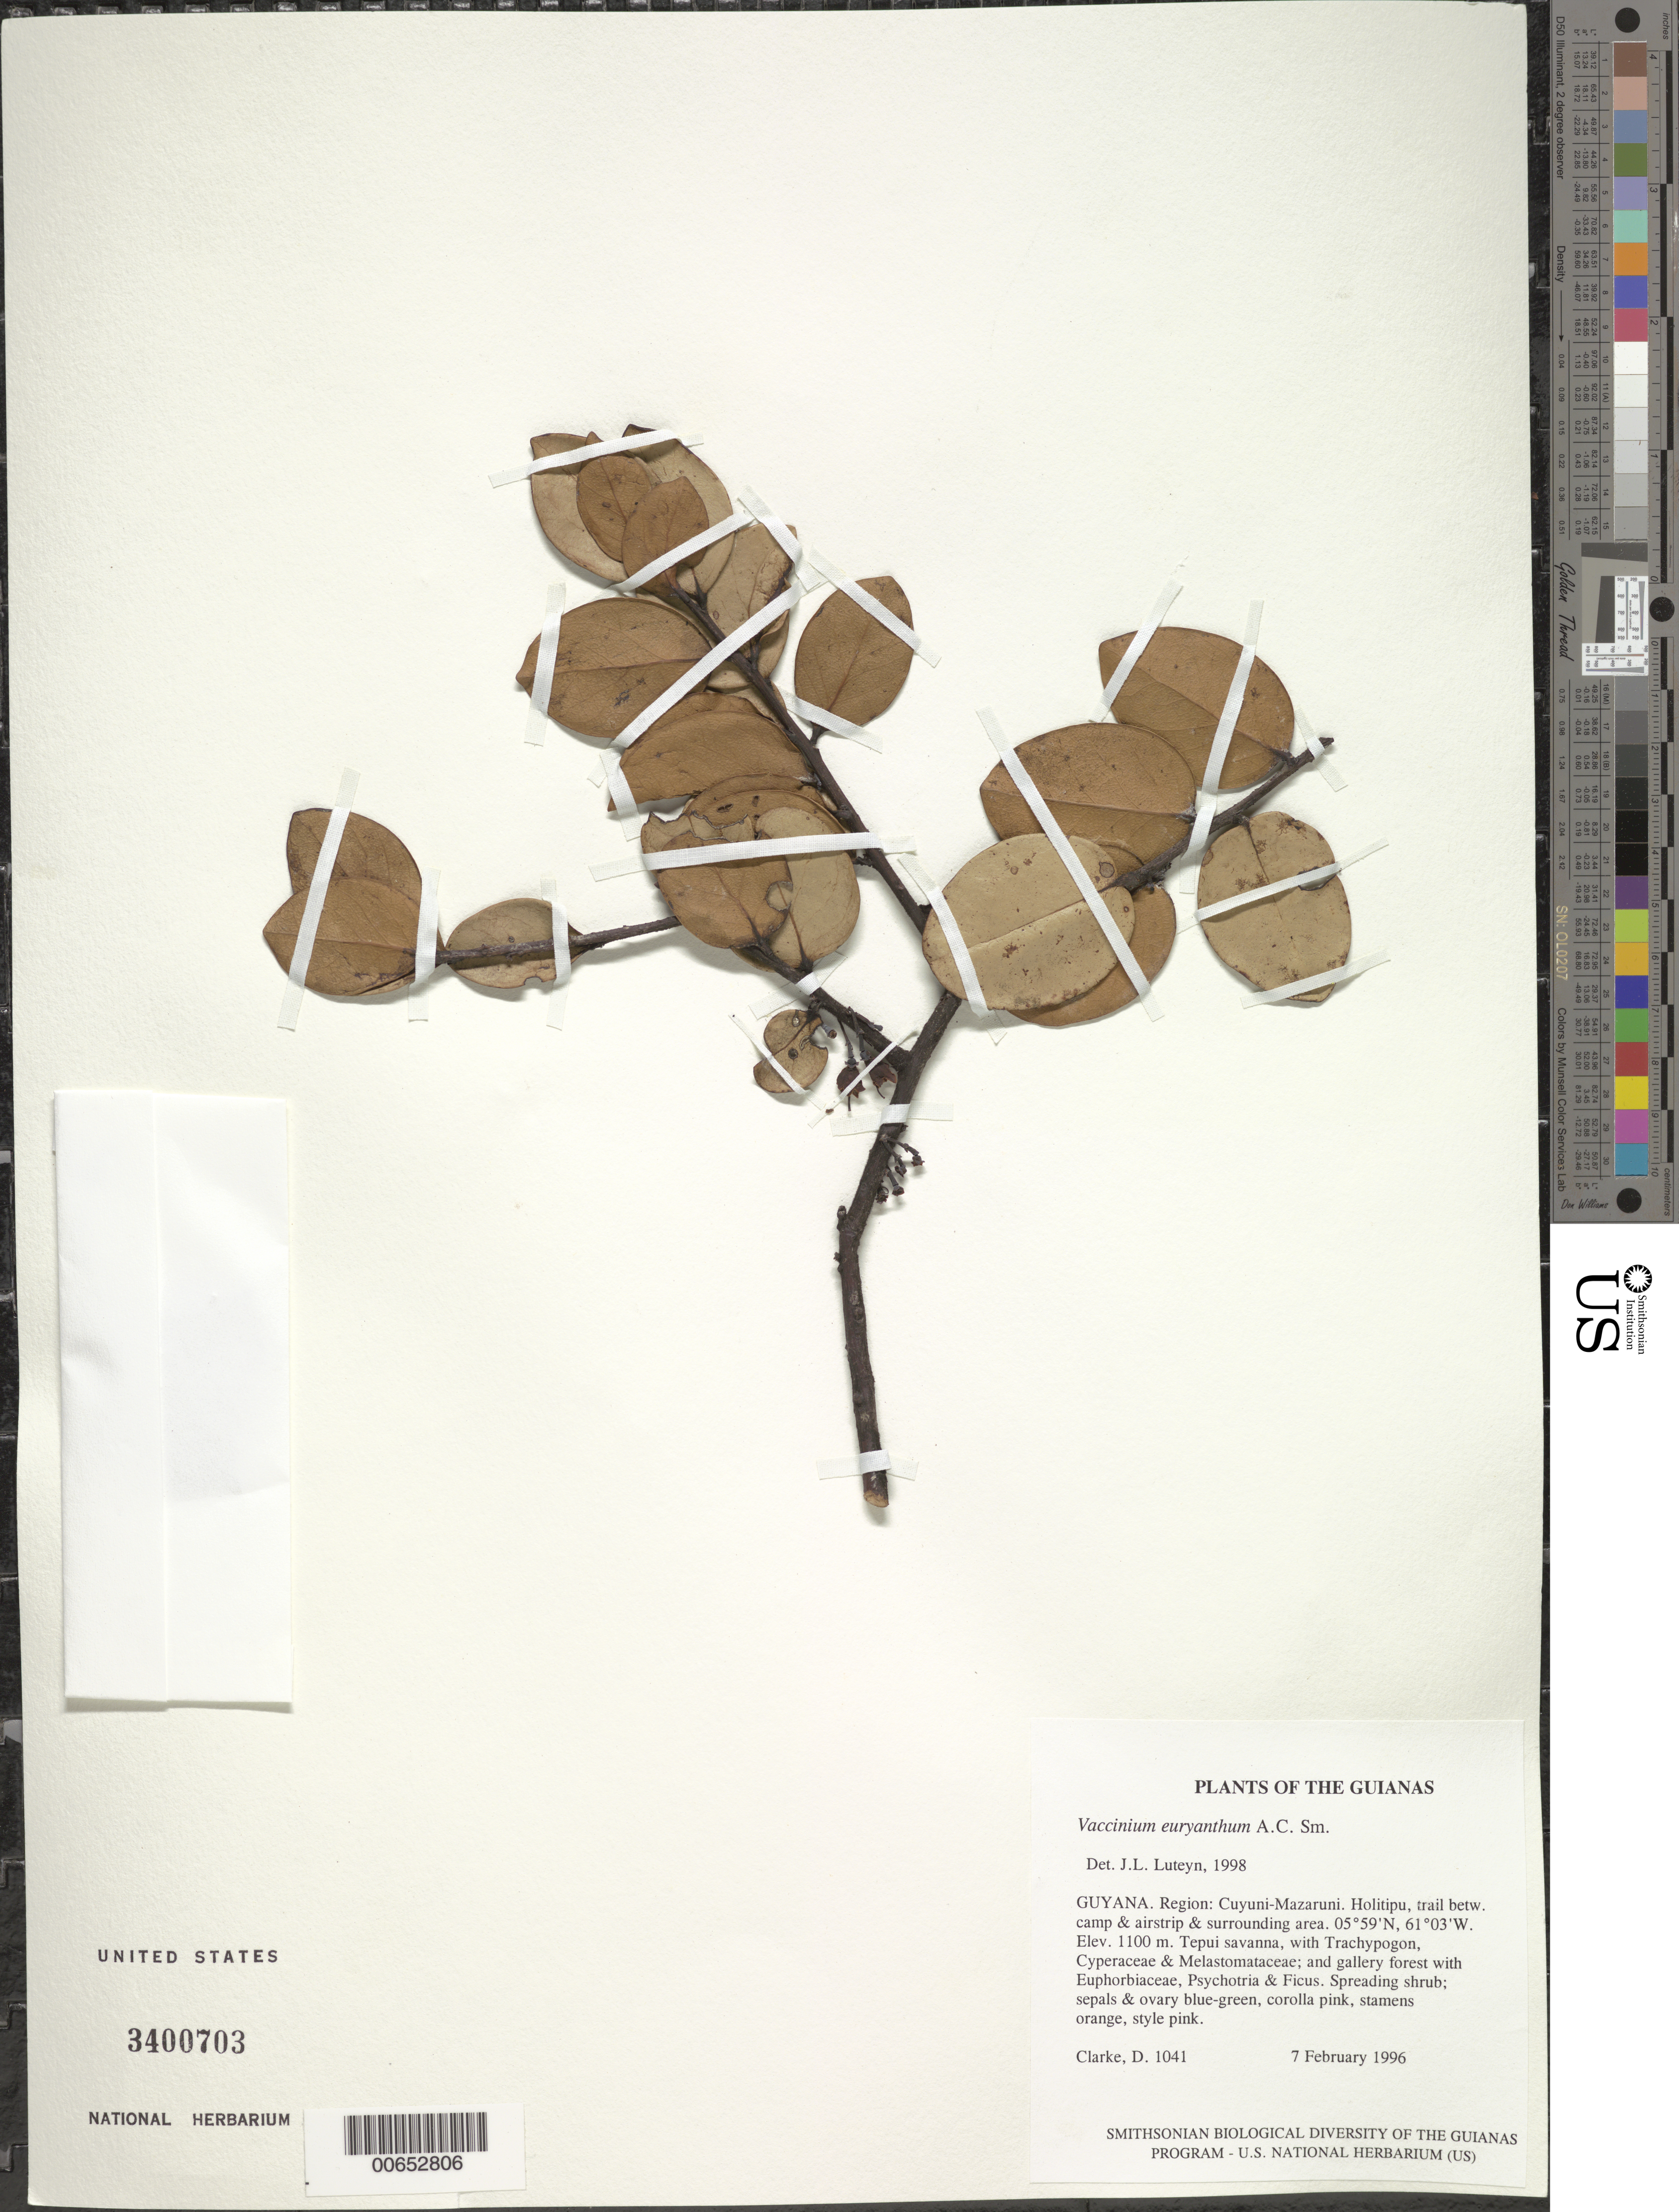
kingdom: Plantae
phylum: Tracheophyta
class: Magnoliopsida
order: Ericales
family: Ericaceae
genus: Vaccinium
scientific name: Vaccinium euryanthum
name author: A.C. Sm.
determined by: Luteyn, J. L.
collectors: H. D. Clarke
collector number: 1041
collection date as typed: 7 February 1996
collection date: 1996-02-07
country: Guyana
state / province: Cuyuni-Mazaruni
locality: Holitipu, trail between camp & airstrip & surrounding area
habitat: Tepui savanna, with Trachypogon, Cyperaceae & Melastomataceae; and gallery forest with Euphorbiaceae, Psychotria & Ficus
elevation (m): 1100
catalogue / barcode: US 3400703